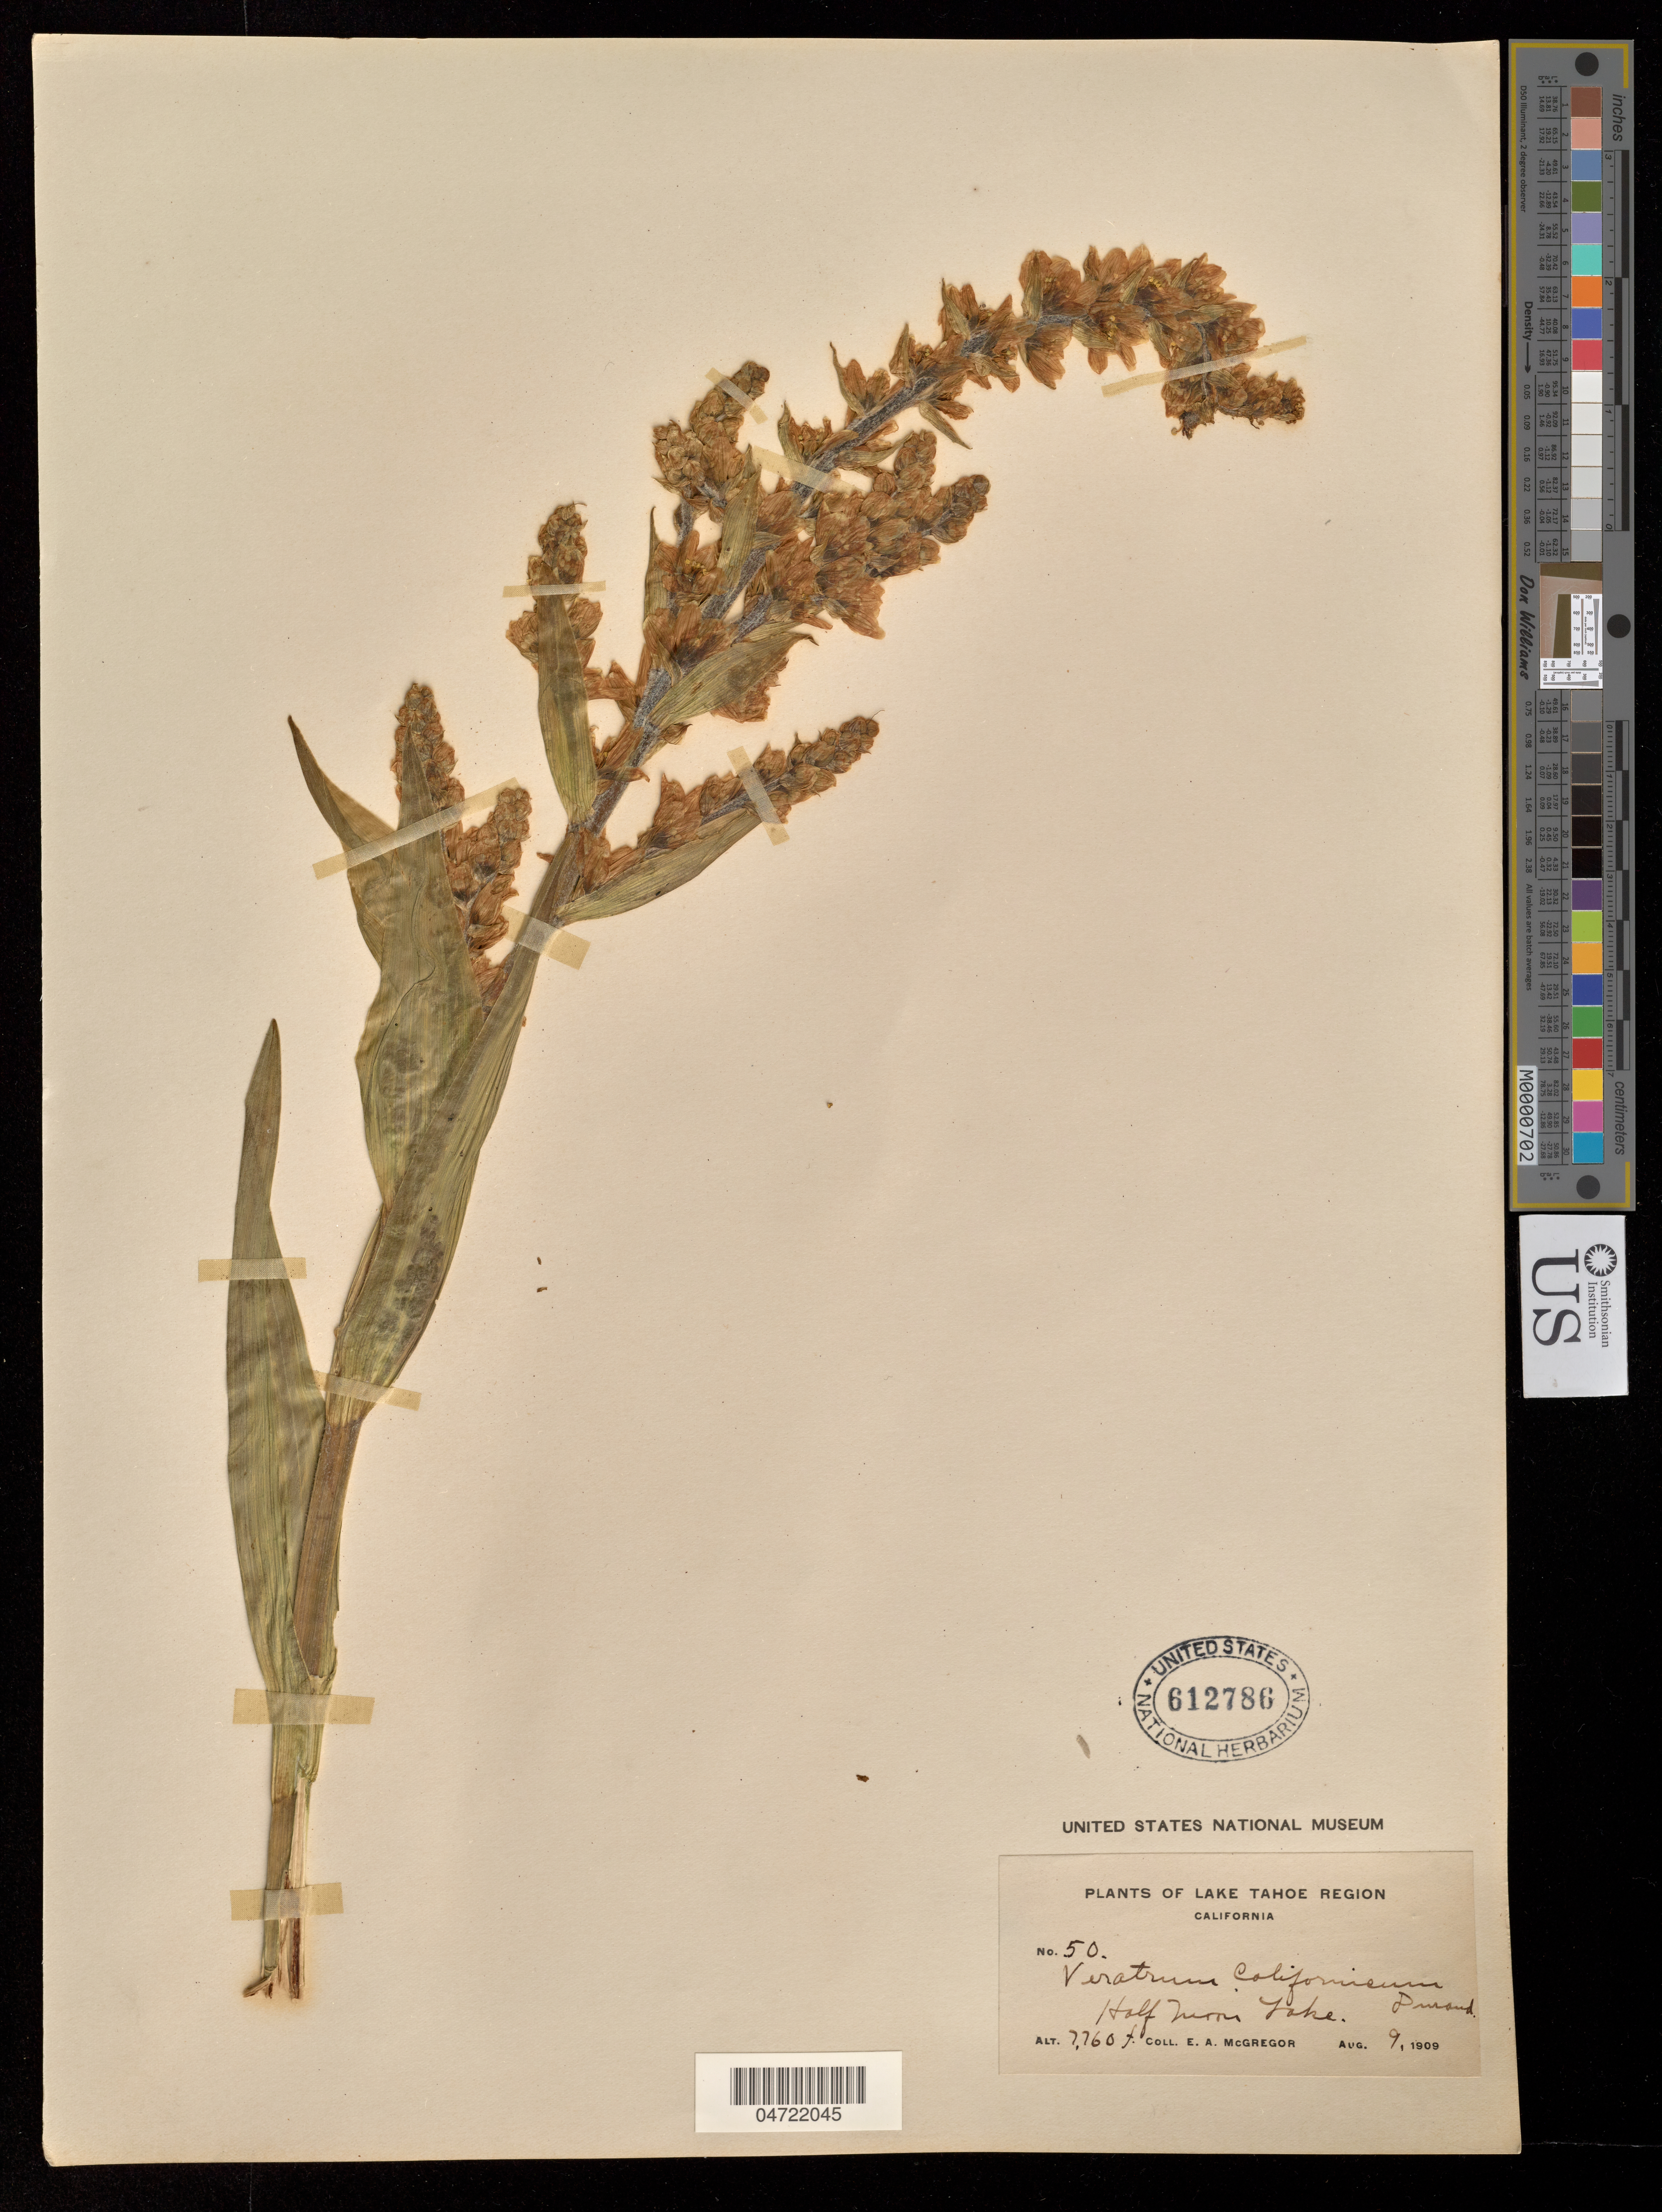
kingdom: Plantae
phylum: Tracheophyta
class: Liliopsida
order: Liliales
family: Melanthiaceae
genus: Veratrum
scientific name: Veratrum californicum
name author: Durand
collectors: E. A. McGregor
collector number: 50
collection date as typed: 09 Aug 1909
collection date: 1909-08-09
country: United States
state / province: California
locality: Half Moon Lake, Lake Tahoe Region.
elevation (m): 2365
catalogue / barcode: US 612786